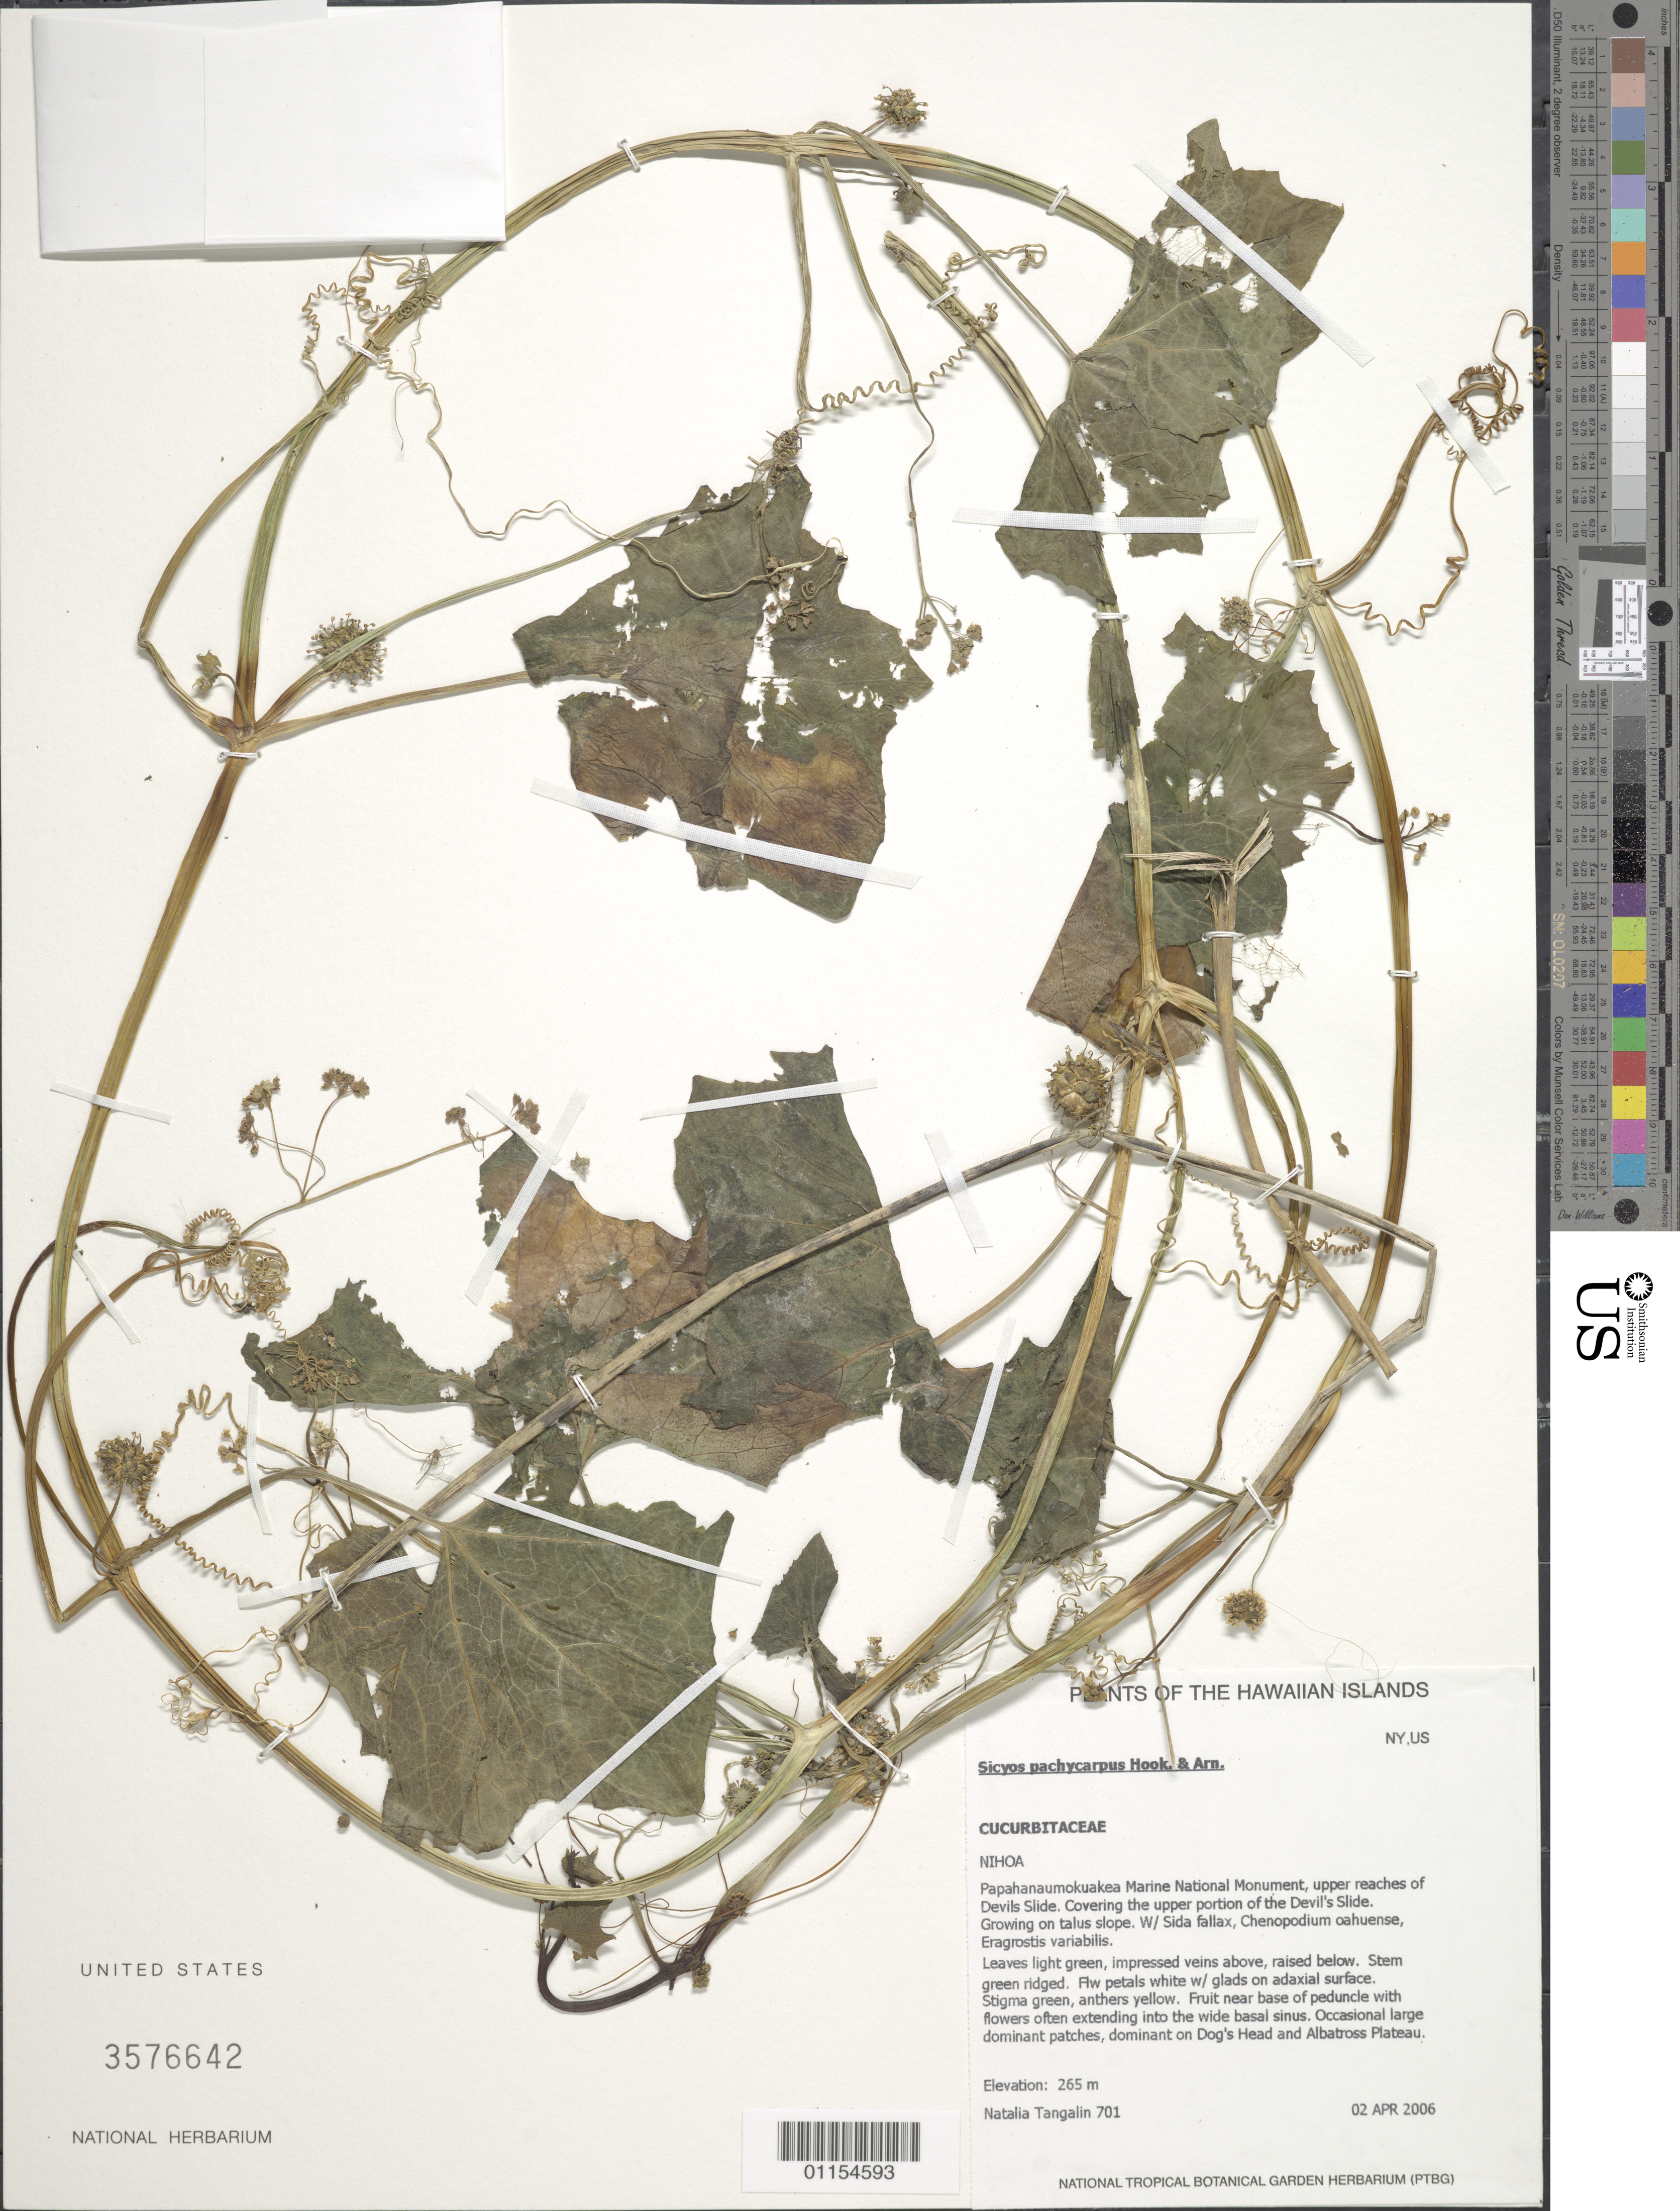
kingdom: Plantae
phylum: Tracheophyta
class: Magnoliopsida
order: Cucurbitales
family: Cucurbitaceae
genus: Sicyos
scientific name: Sicyos pachycarpus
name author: Hook. & Arn.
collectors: N. Tangalin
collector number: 701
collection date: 2006-04-02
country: United States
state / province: Hawaii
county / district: Honolulu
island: Nihoa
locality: Papahanaumokuakea Marine National Monument, upper reaches of Devils Slide.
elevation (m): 265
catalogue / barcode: US 3576642